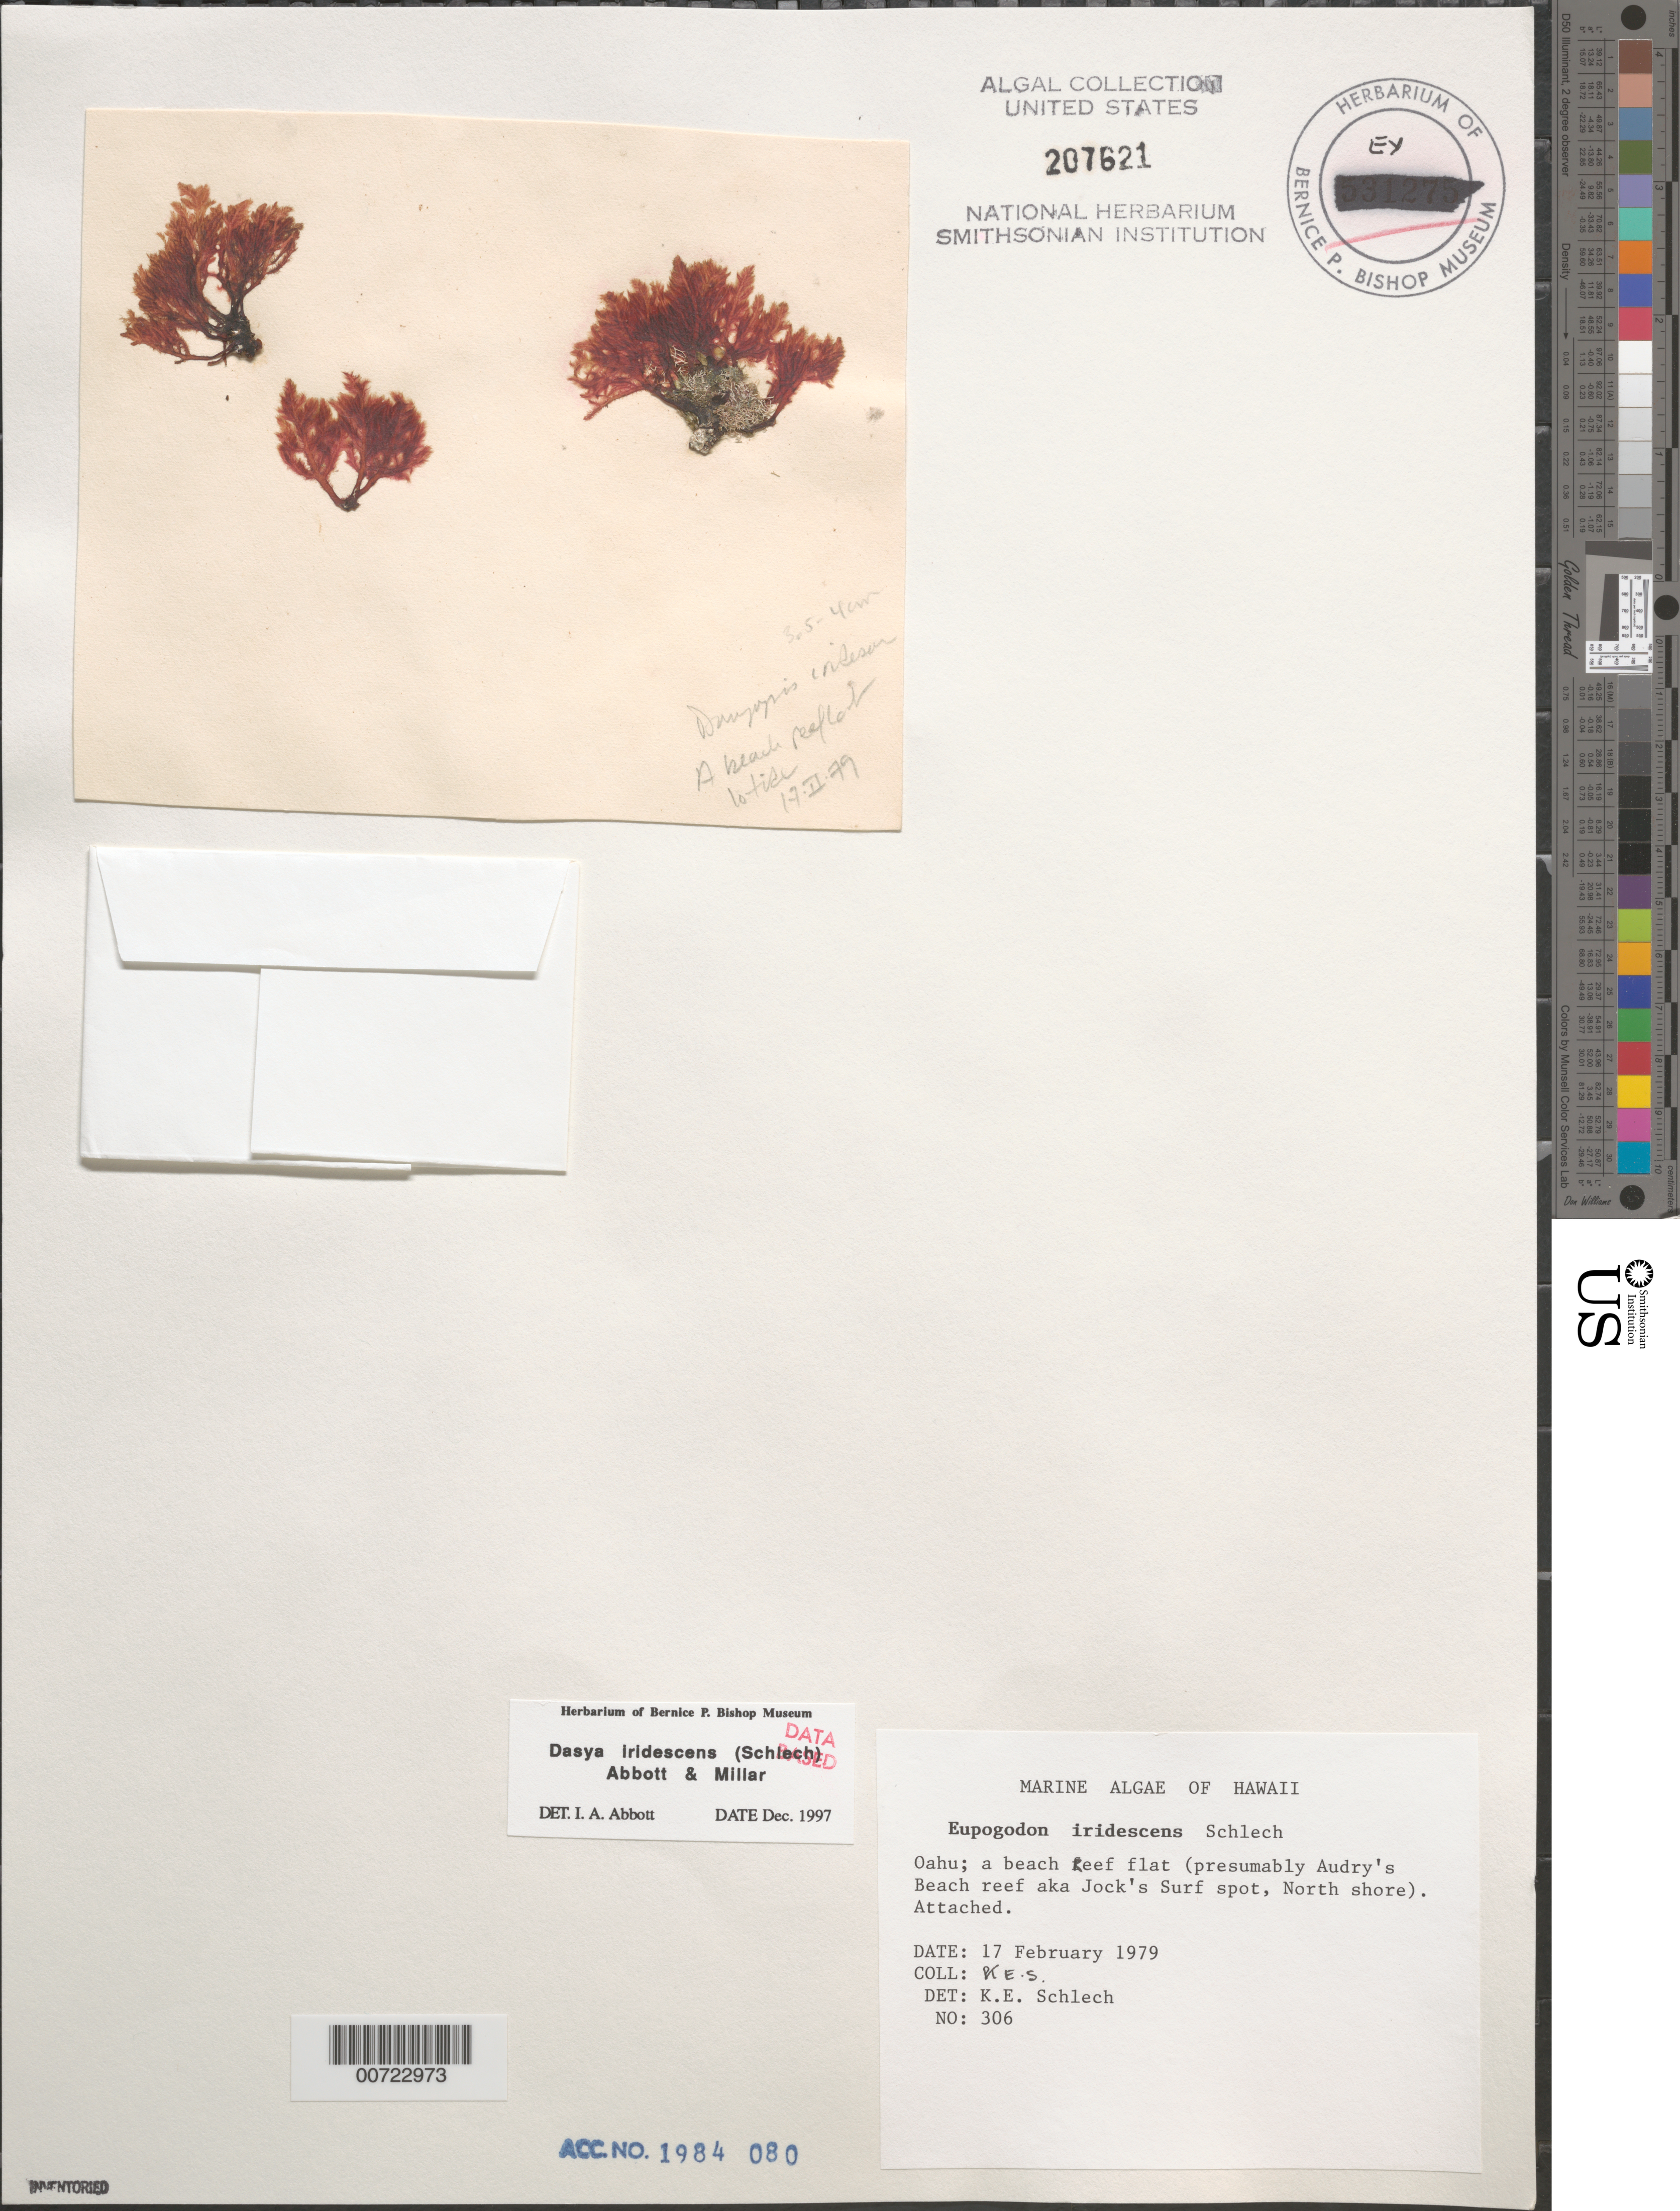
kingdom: Plantae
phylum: Rhodophyta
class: Florideophyceae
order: Ceramiales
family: Dasyaceae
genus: Dasya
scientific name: Dasya iridescens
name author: (Schlech) A.J.K. Millar & I.A. Abbott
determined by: Abbott, Isabella A.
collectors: K. Schlech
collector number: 306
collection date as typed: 17 Feb 1979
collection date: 1979-02-17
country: United States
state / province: Hawaii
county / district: Honolulu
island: Oahu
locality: Presumably Audry's Beach reef a.k.a. Jock's Surf spot, north shore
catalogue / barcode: US 207621